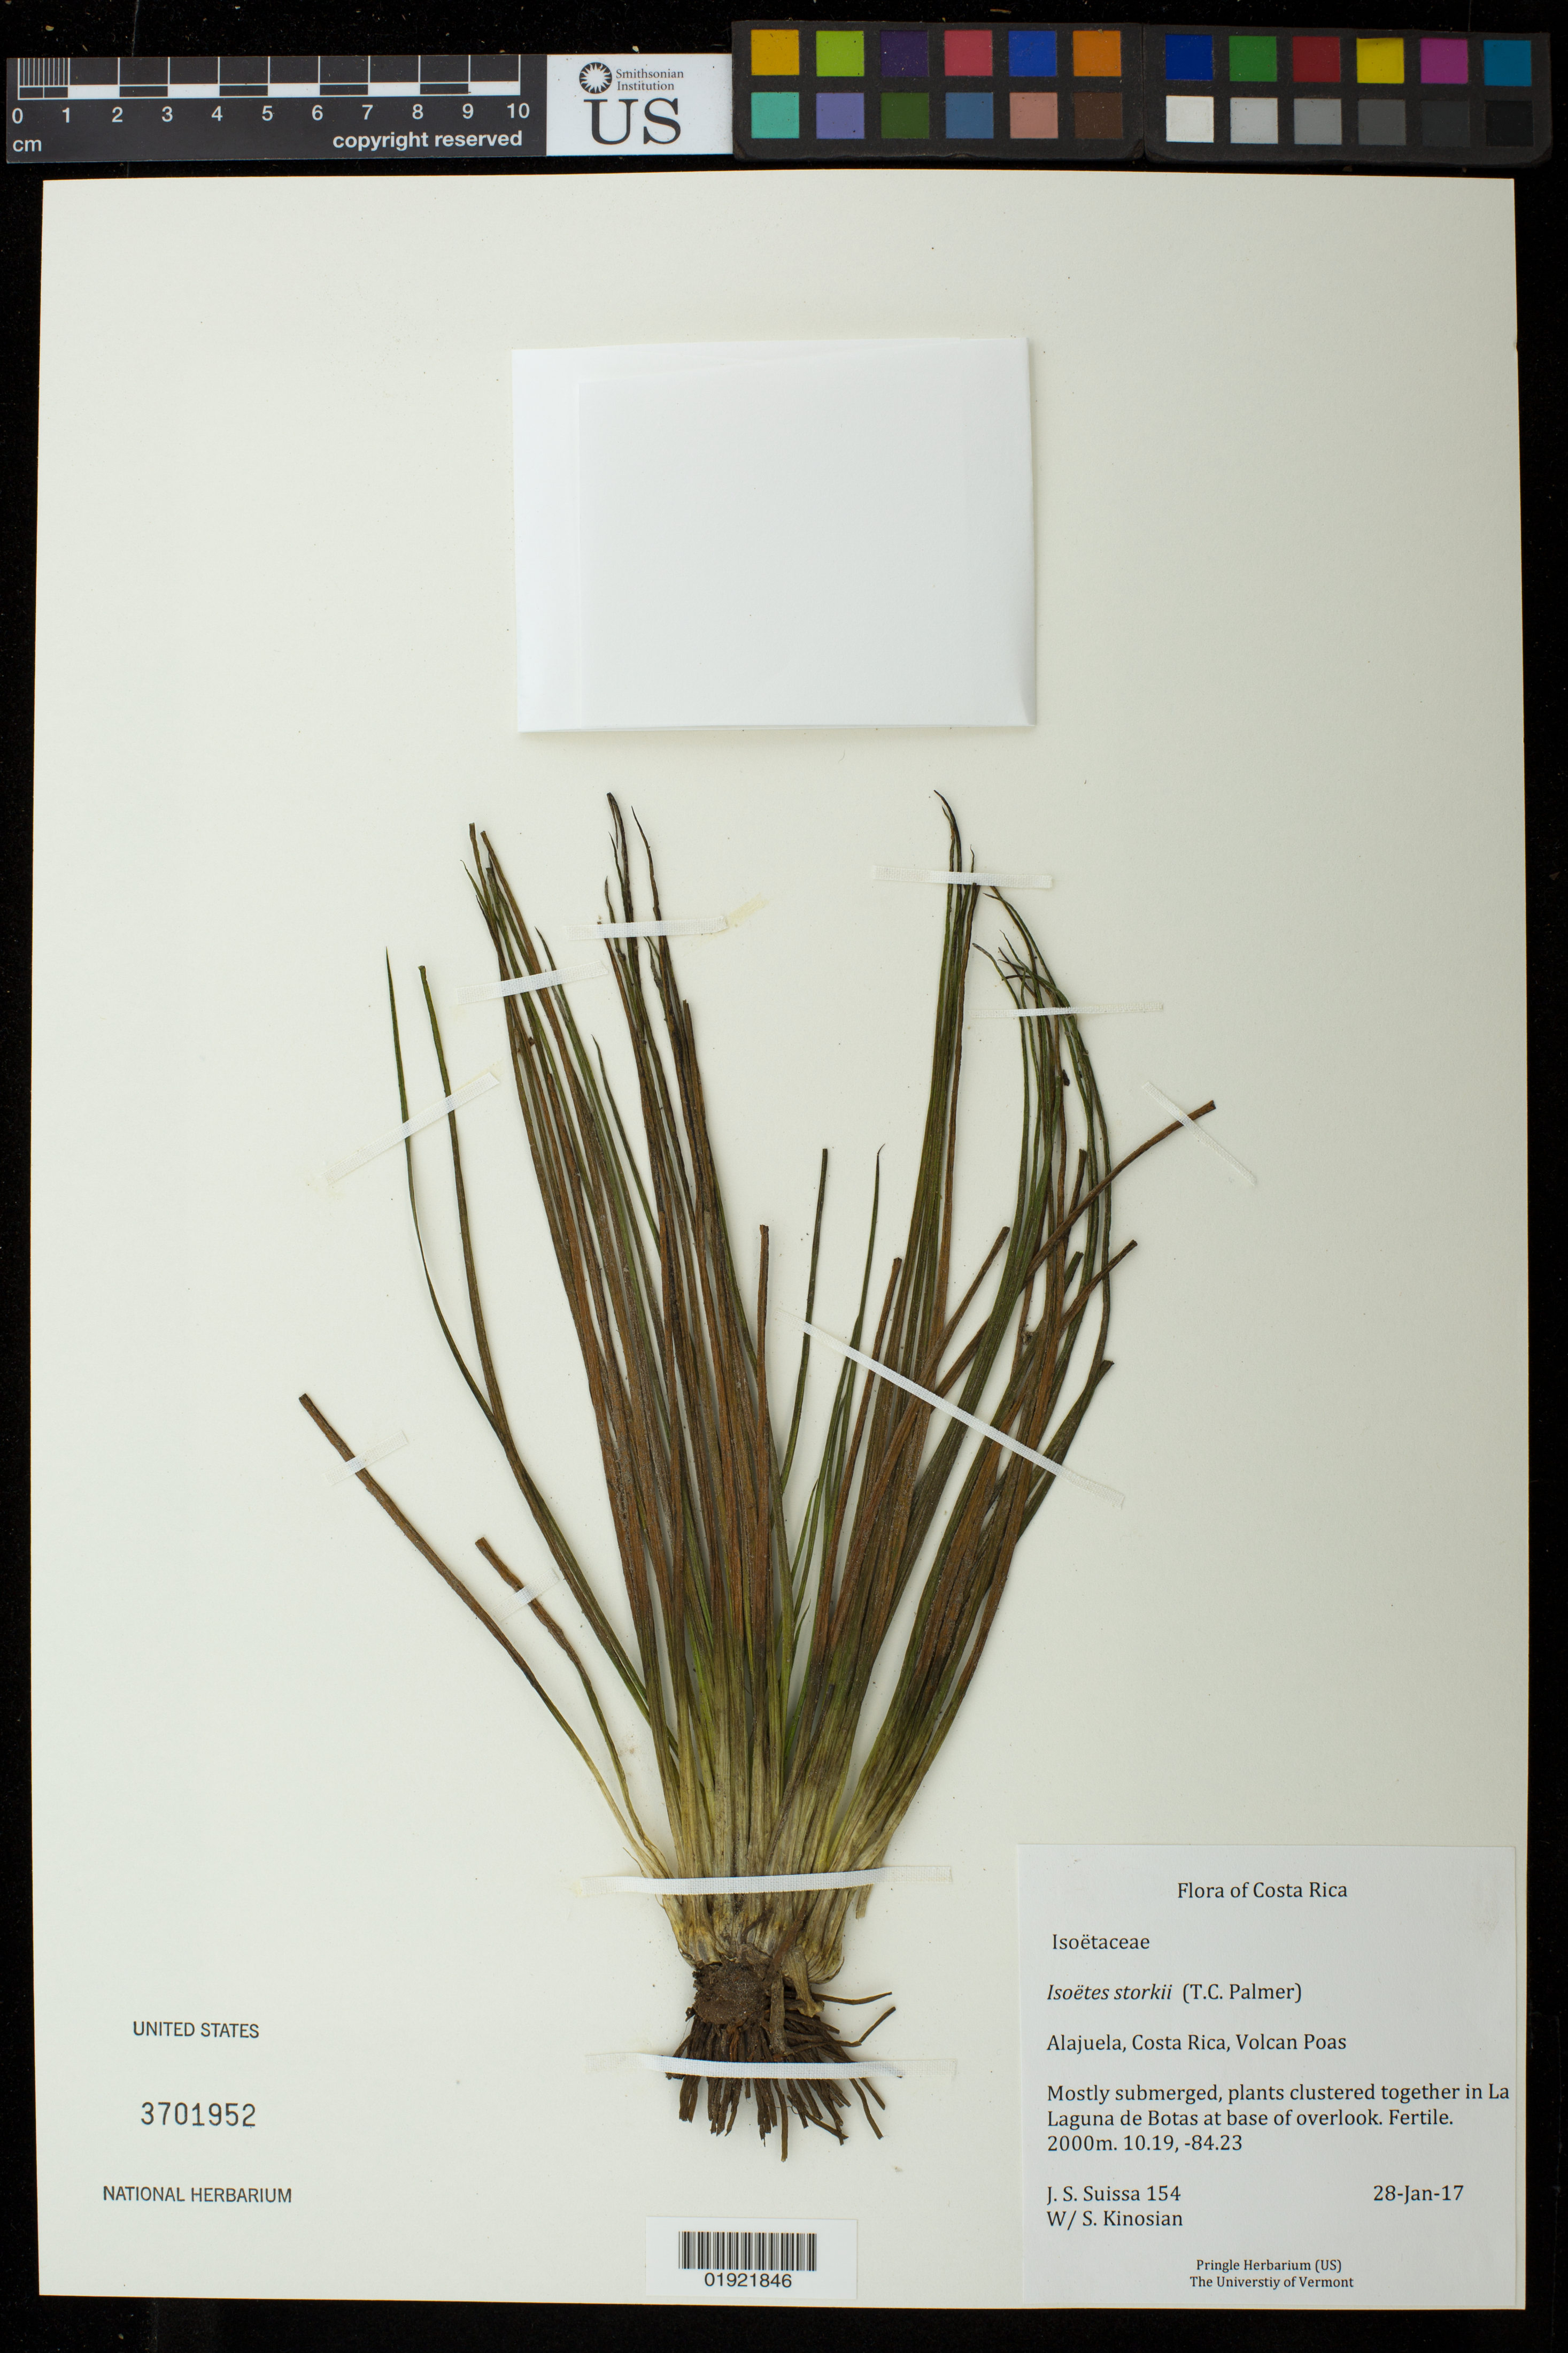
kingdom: Plantae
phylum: Tracheophyta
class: Lycopodiopsida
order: Isoetales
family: Isoetaceae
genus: Isoetes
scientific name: Isoetes storkii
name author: T.C. Palmer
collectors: J. S. Suissa & S. Kinosian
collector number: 154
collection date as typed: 28-Jan-2017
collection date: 2017-01-28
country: Costa Rica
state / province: Alajuela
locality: Alajuela, Costa Rica, Volcan Poas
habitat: mostly submerged, plants clustered together in La Laguna at base of overlook.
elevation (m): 2000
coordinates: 10.19, -84.23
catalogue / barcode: US 3701952